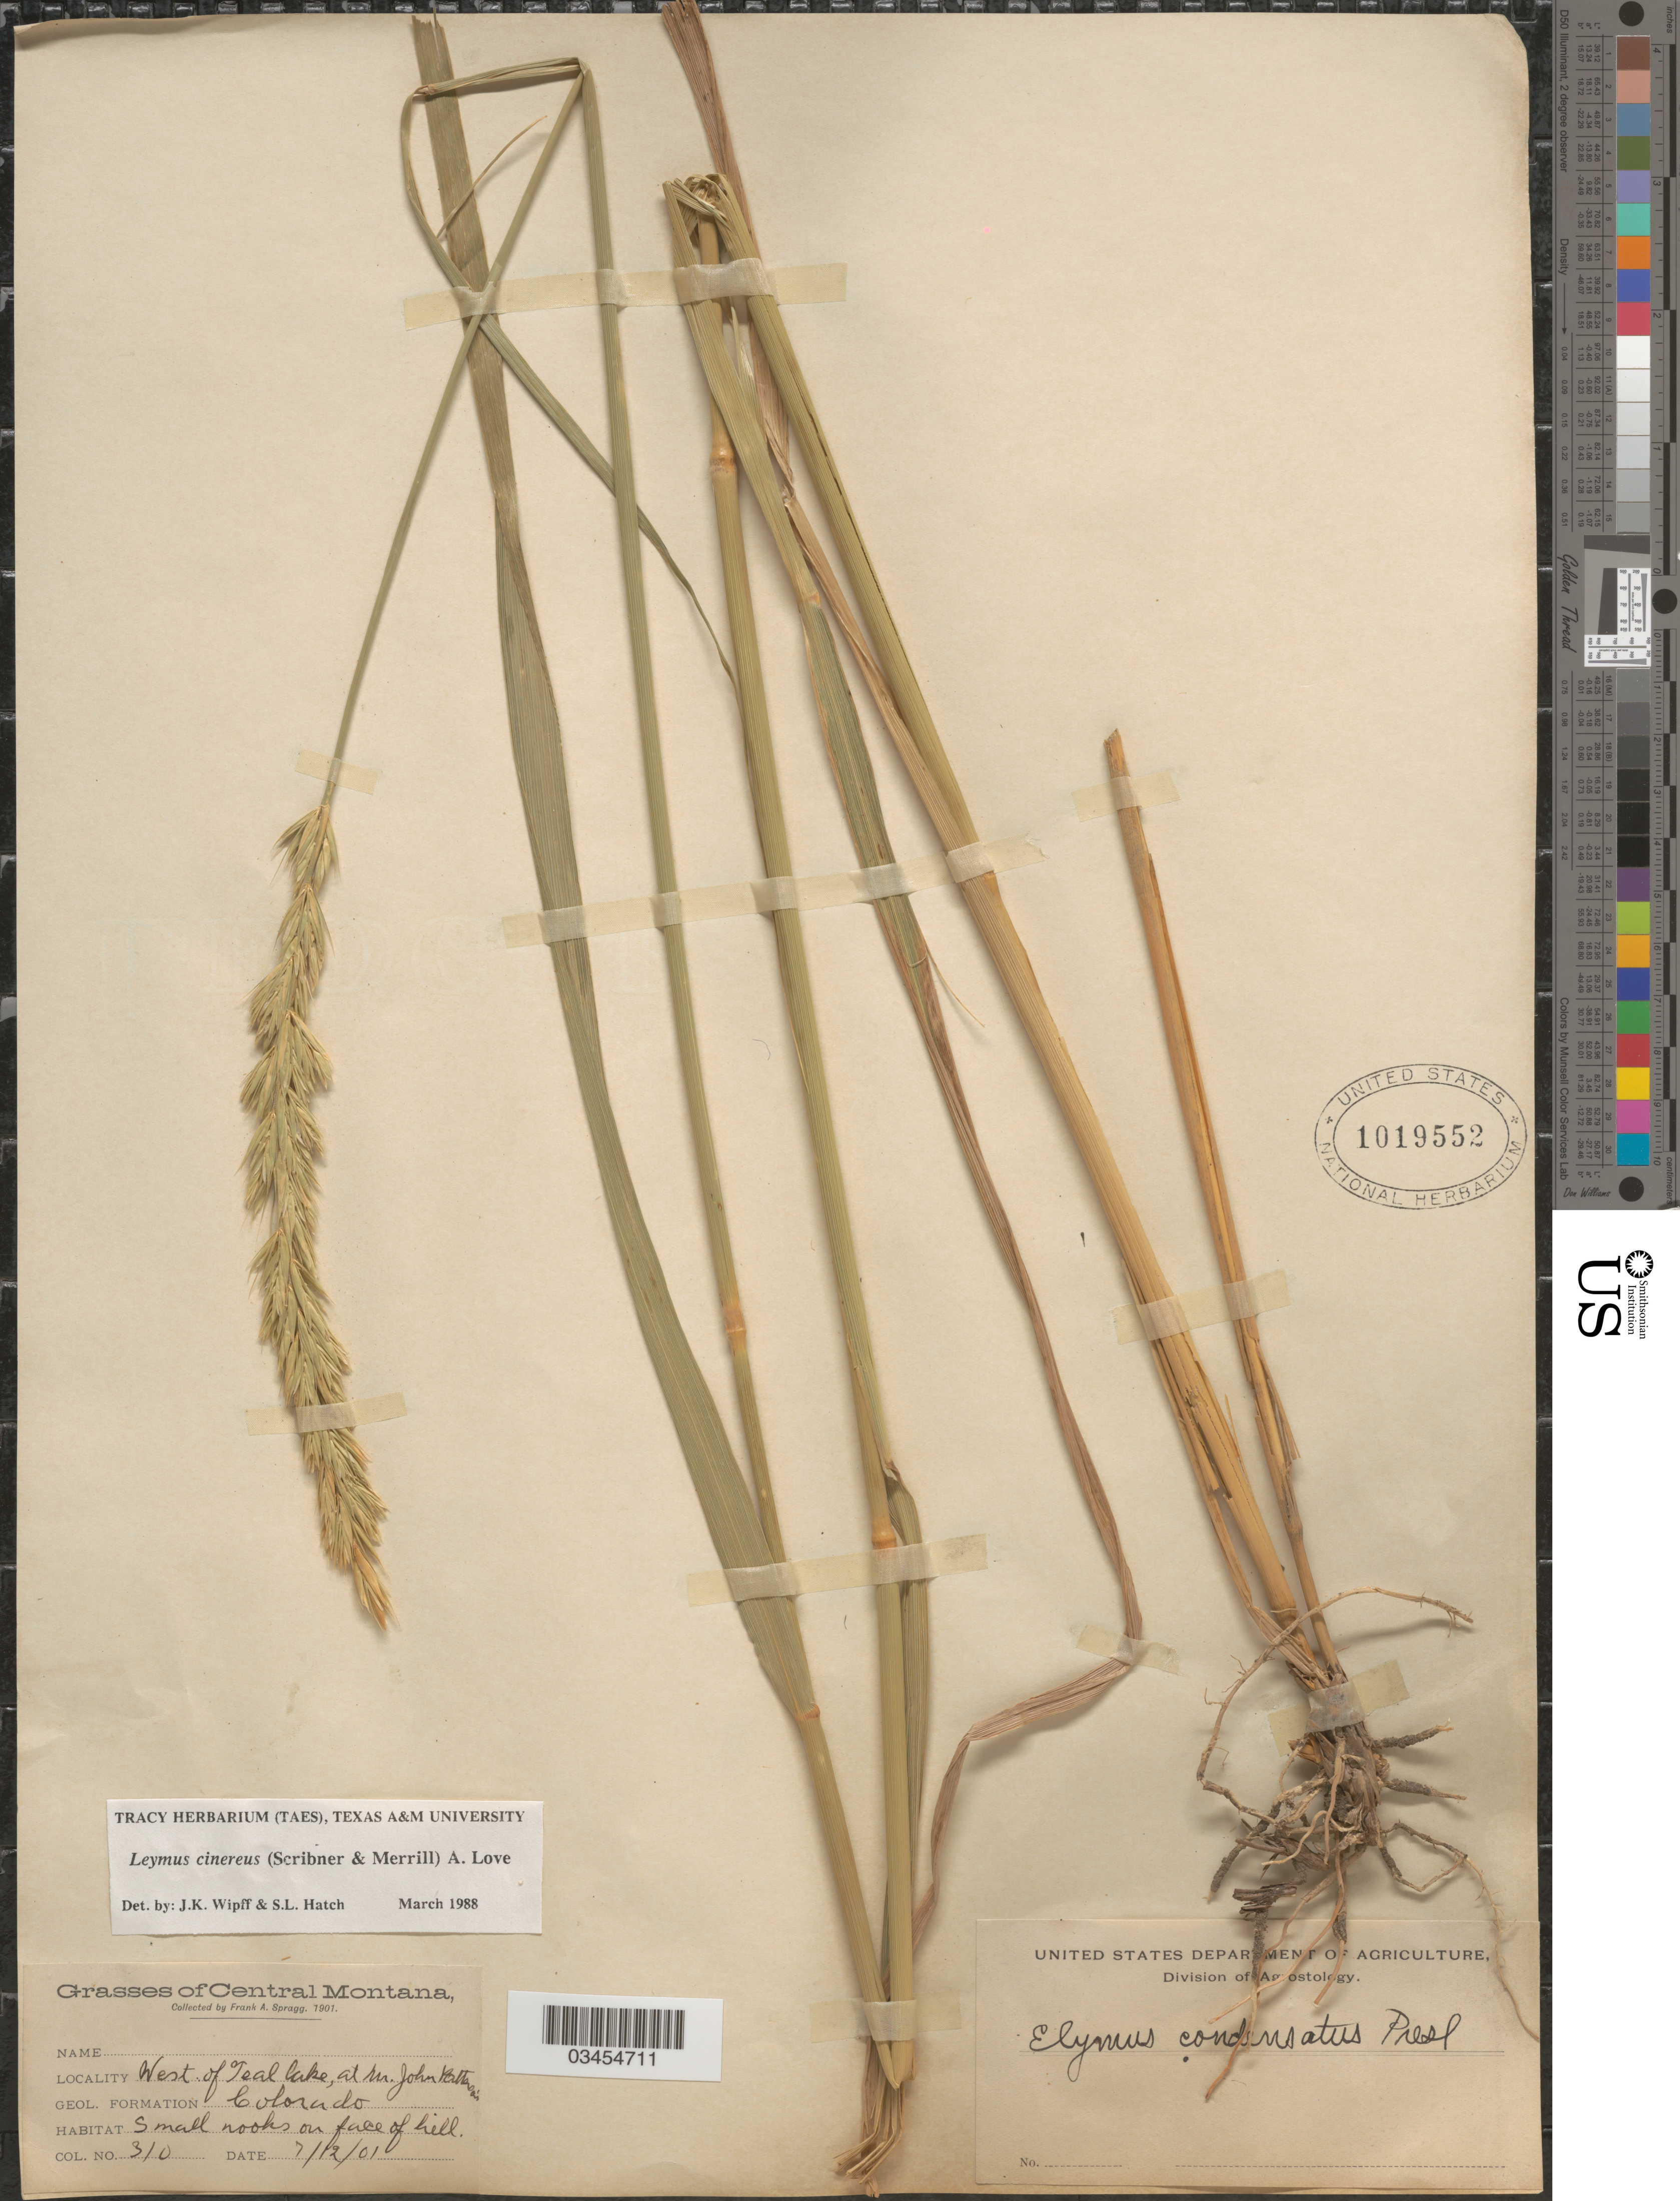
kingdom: Plantae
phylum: Tracheophyta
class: Liliopsida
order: Poales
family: Poaceae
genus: Leymus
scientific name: Leymus cinereus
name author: (Scribn. & Merr.) Á. Löve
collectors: F. Spragg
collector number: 310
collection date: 1901-07-12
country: United States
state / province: Montana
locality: West of Teal Lake, at Mr. John Patterson's. Geol. Formation Colorado. Small nooks on face of hill.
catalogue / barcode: US 1019552